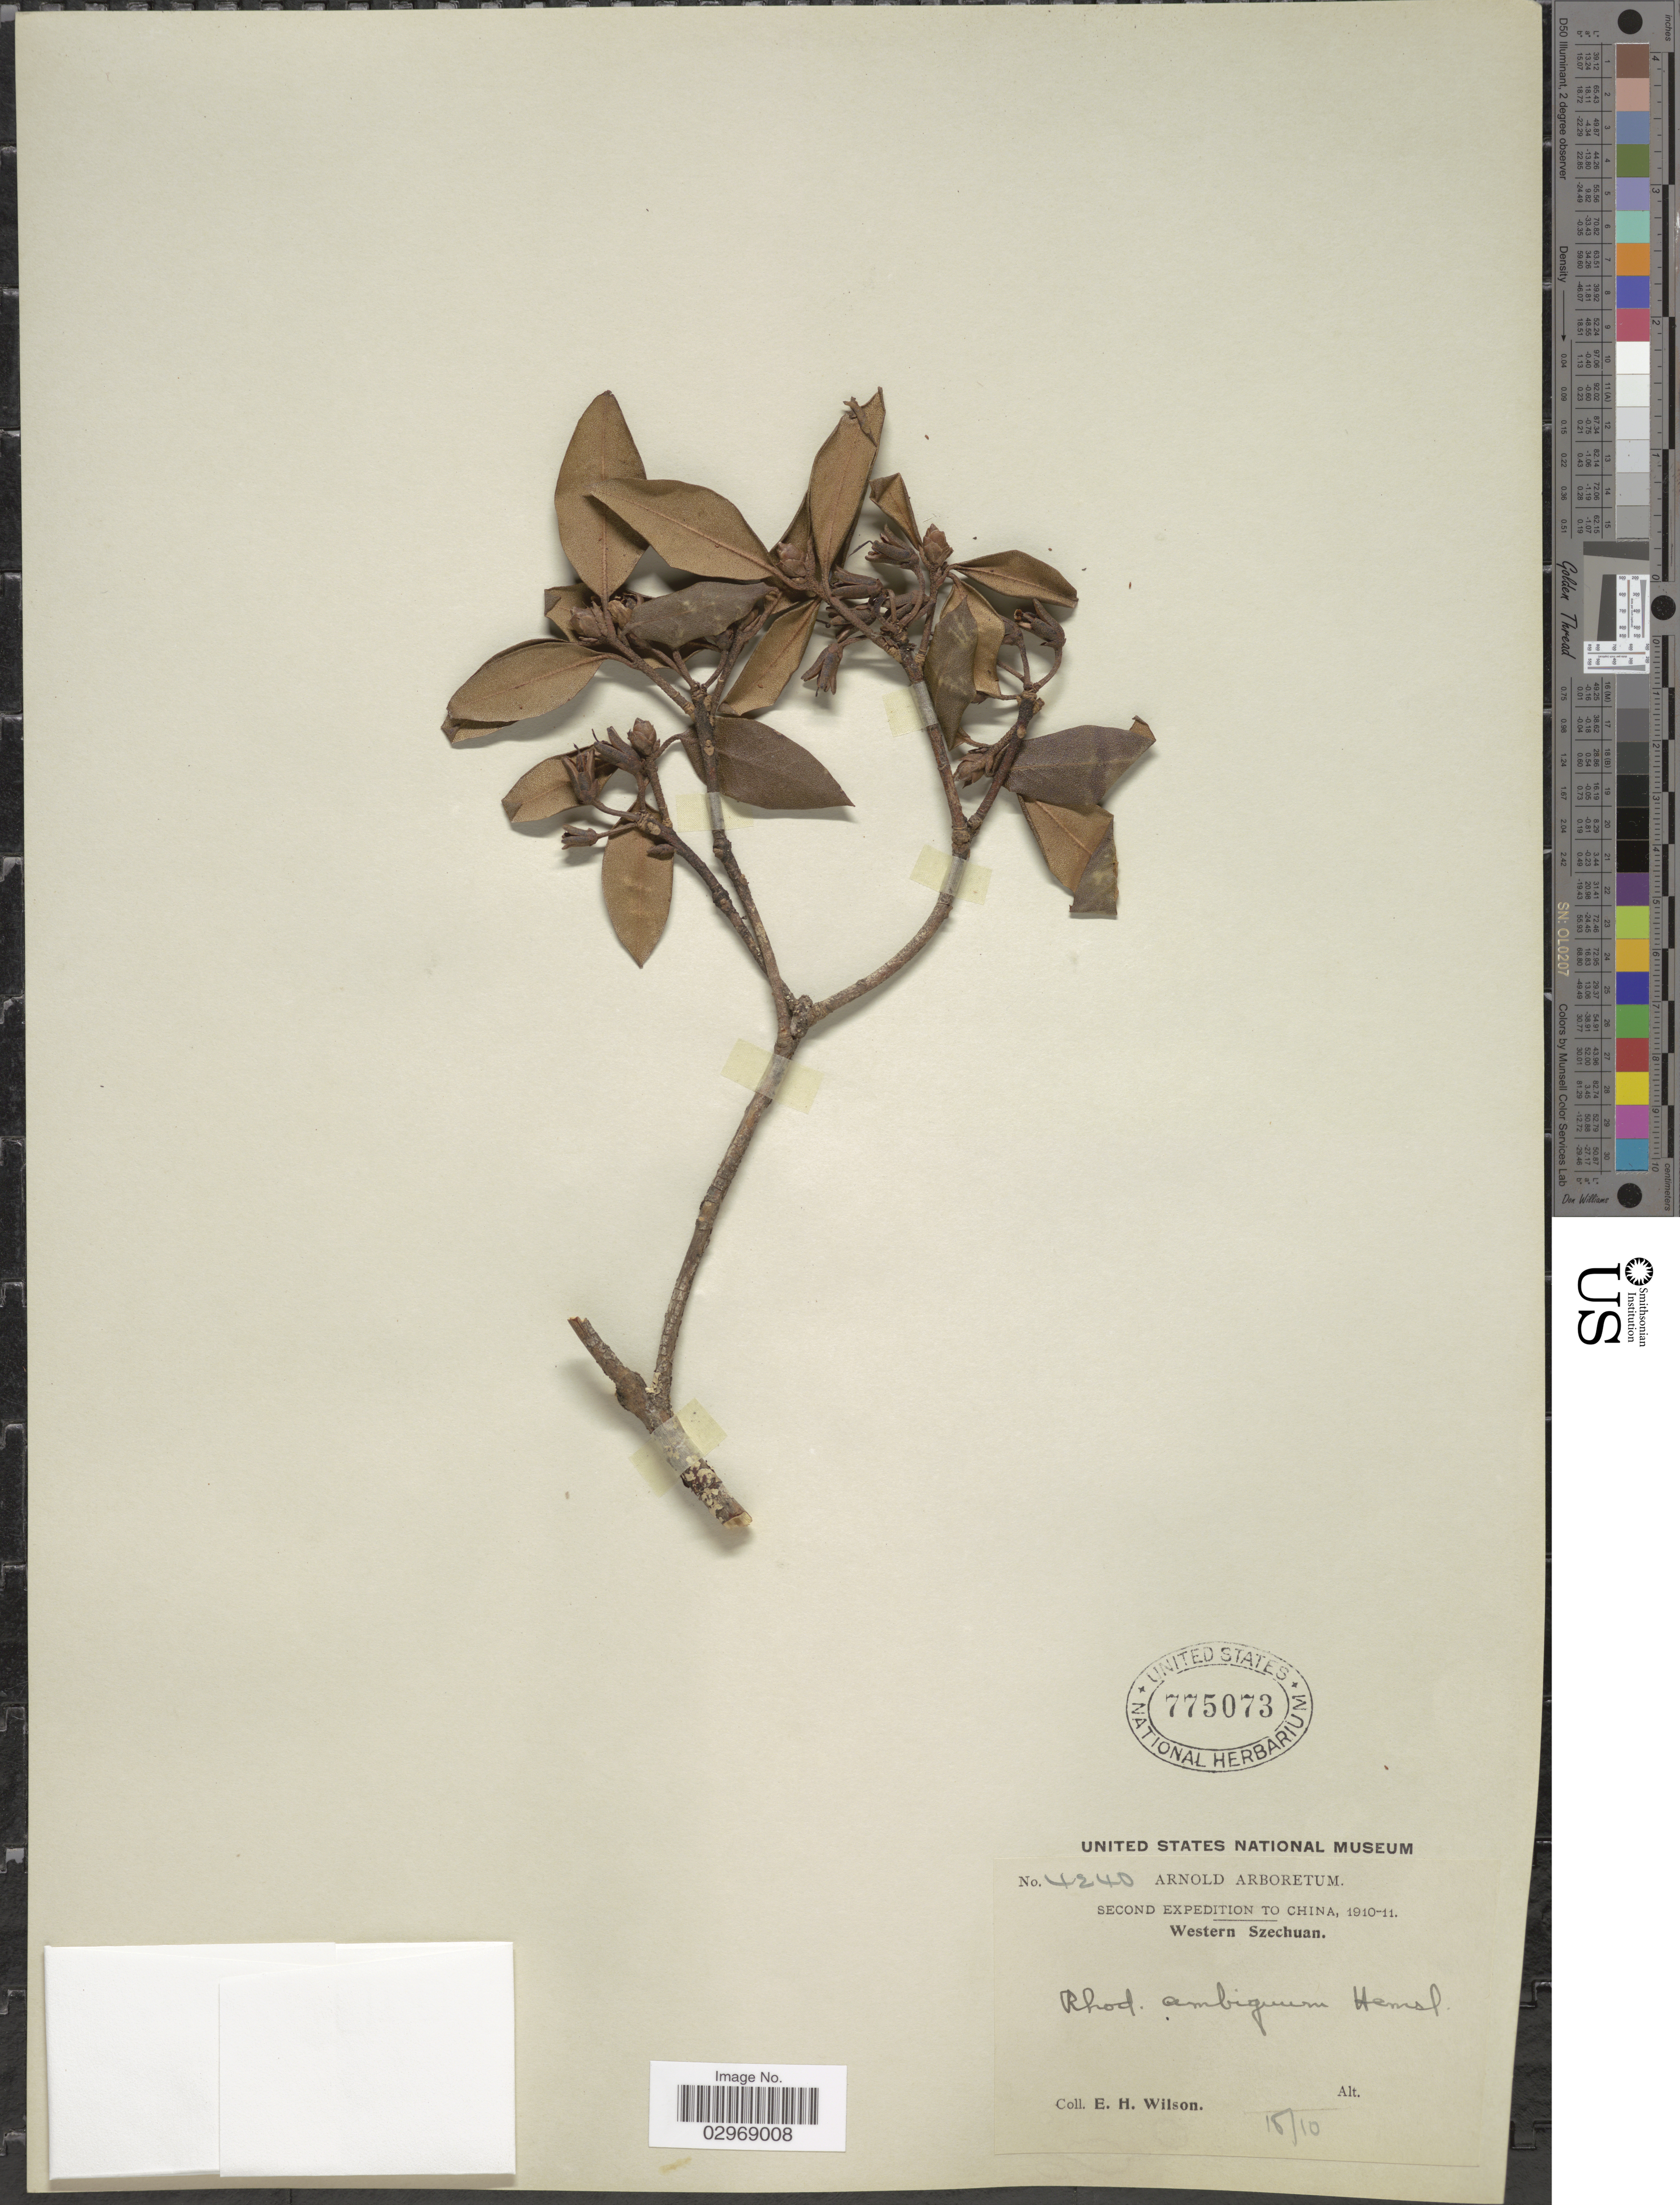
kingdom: Plantae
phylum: Tracheophyta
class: Magnoliopsida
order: Ericales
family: Ericaceae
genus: Rhododendron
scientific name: Rhododendron ambiguum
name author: Hemsl.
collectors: E. Wilson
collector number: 4240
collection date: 1910-10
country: China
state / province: Sichuan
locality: Western Szechuan.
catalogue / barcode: US 775073